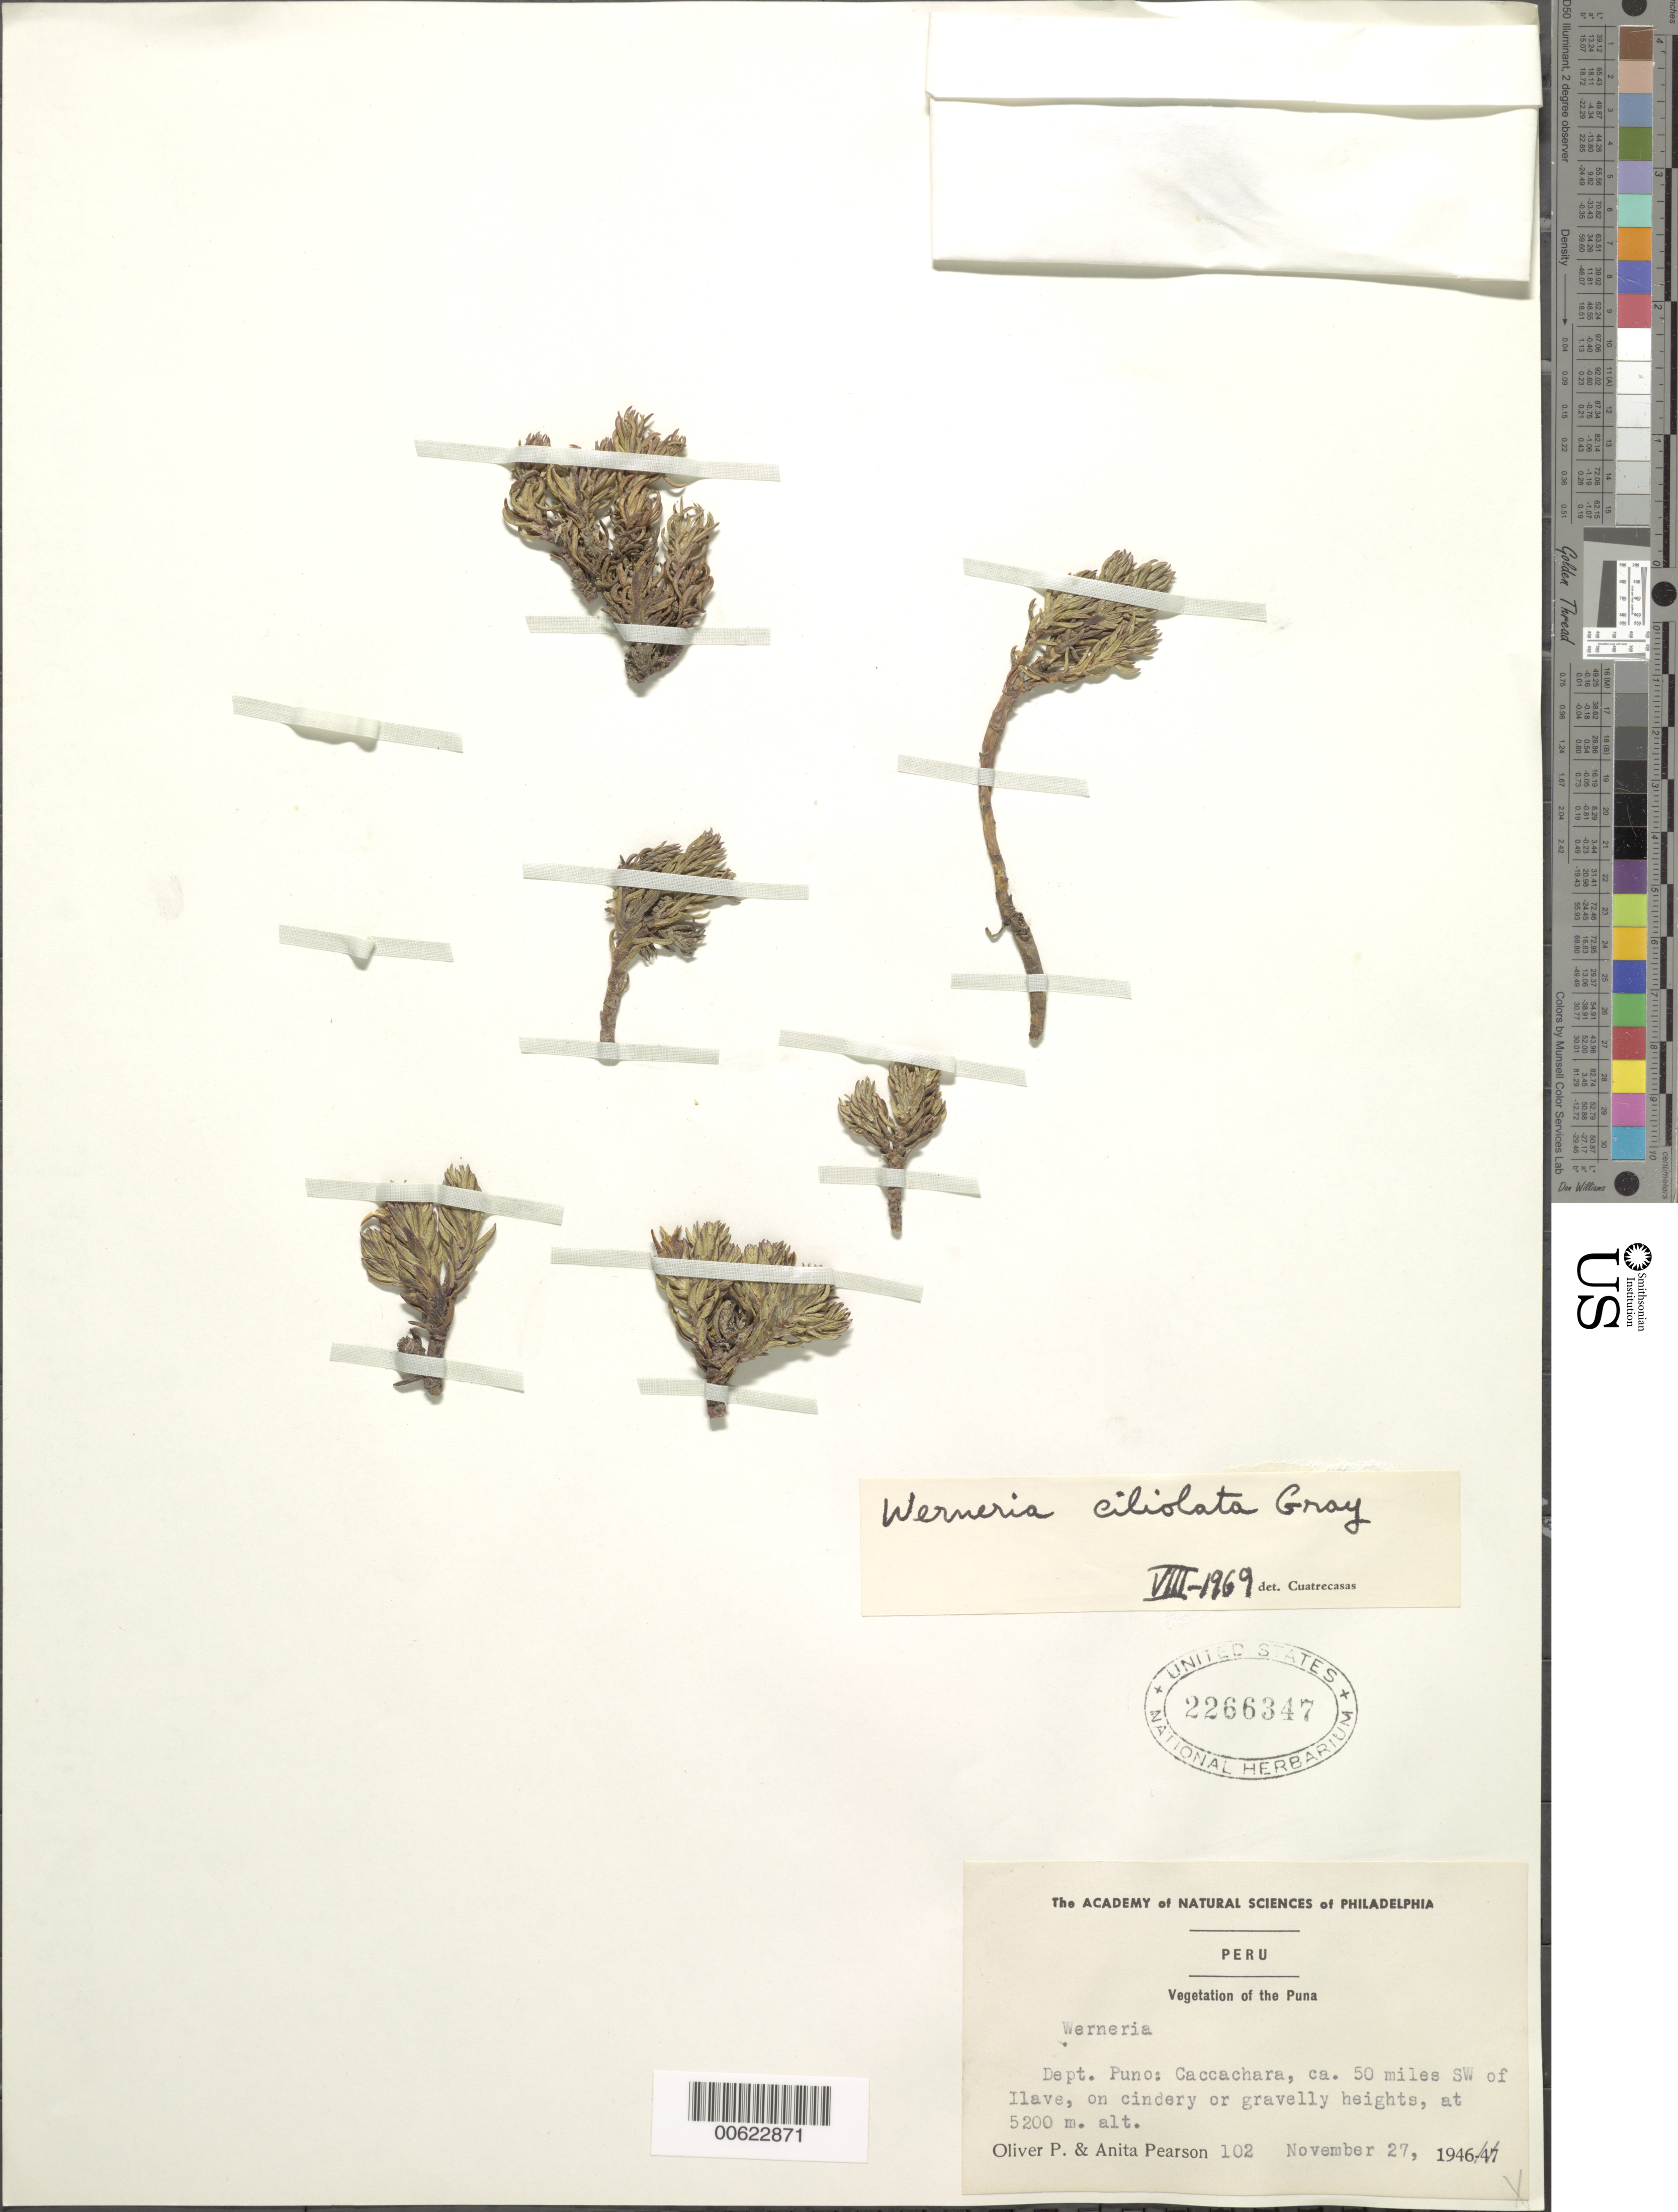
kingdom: Plantae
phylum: Tracheophyta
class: Magnoliopsida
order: Asterales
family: Asteraceae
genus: Xenophyllum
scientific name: Xenophyllum ciliolatum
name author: (A. Gray) V.A. Funk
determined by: Funk, Vicki A., (BOT), Smithsonian Institution - National Museum of Natural History (UNITED STATES)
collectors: O. P. Pearson & A. Pearson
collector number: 102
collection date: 1946-11-27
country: Peru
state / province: Puno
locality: Caccachara, ca. 50 miles SW of Ilave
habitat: On cindery of gravelly heights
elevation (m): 5200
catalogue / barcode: US 2266347